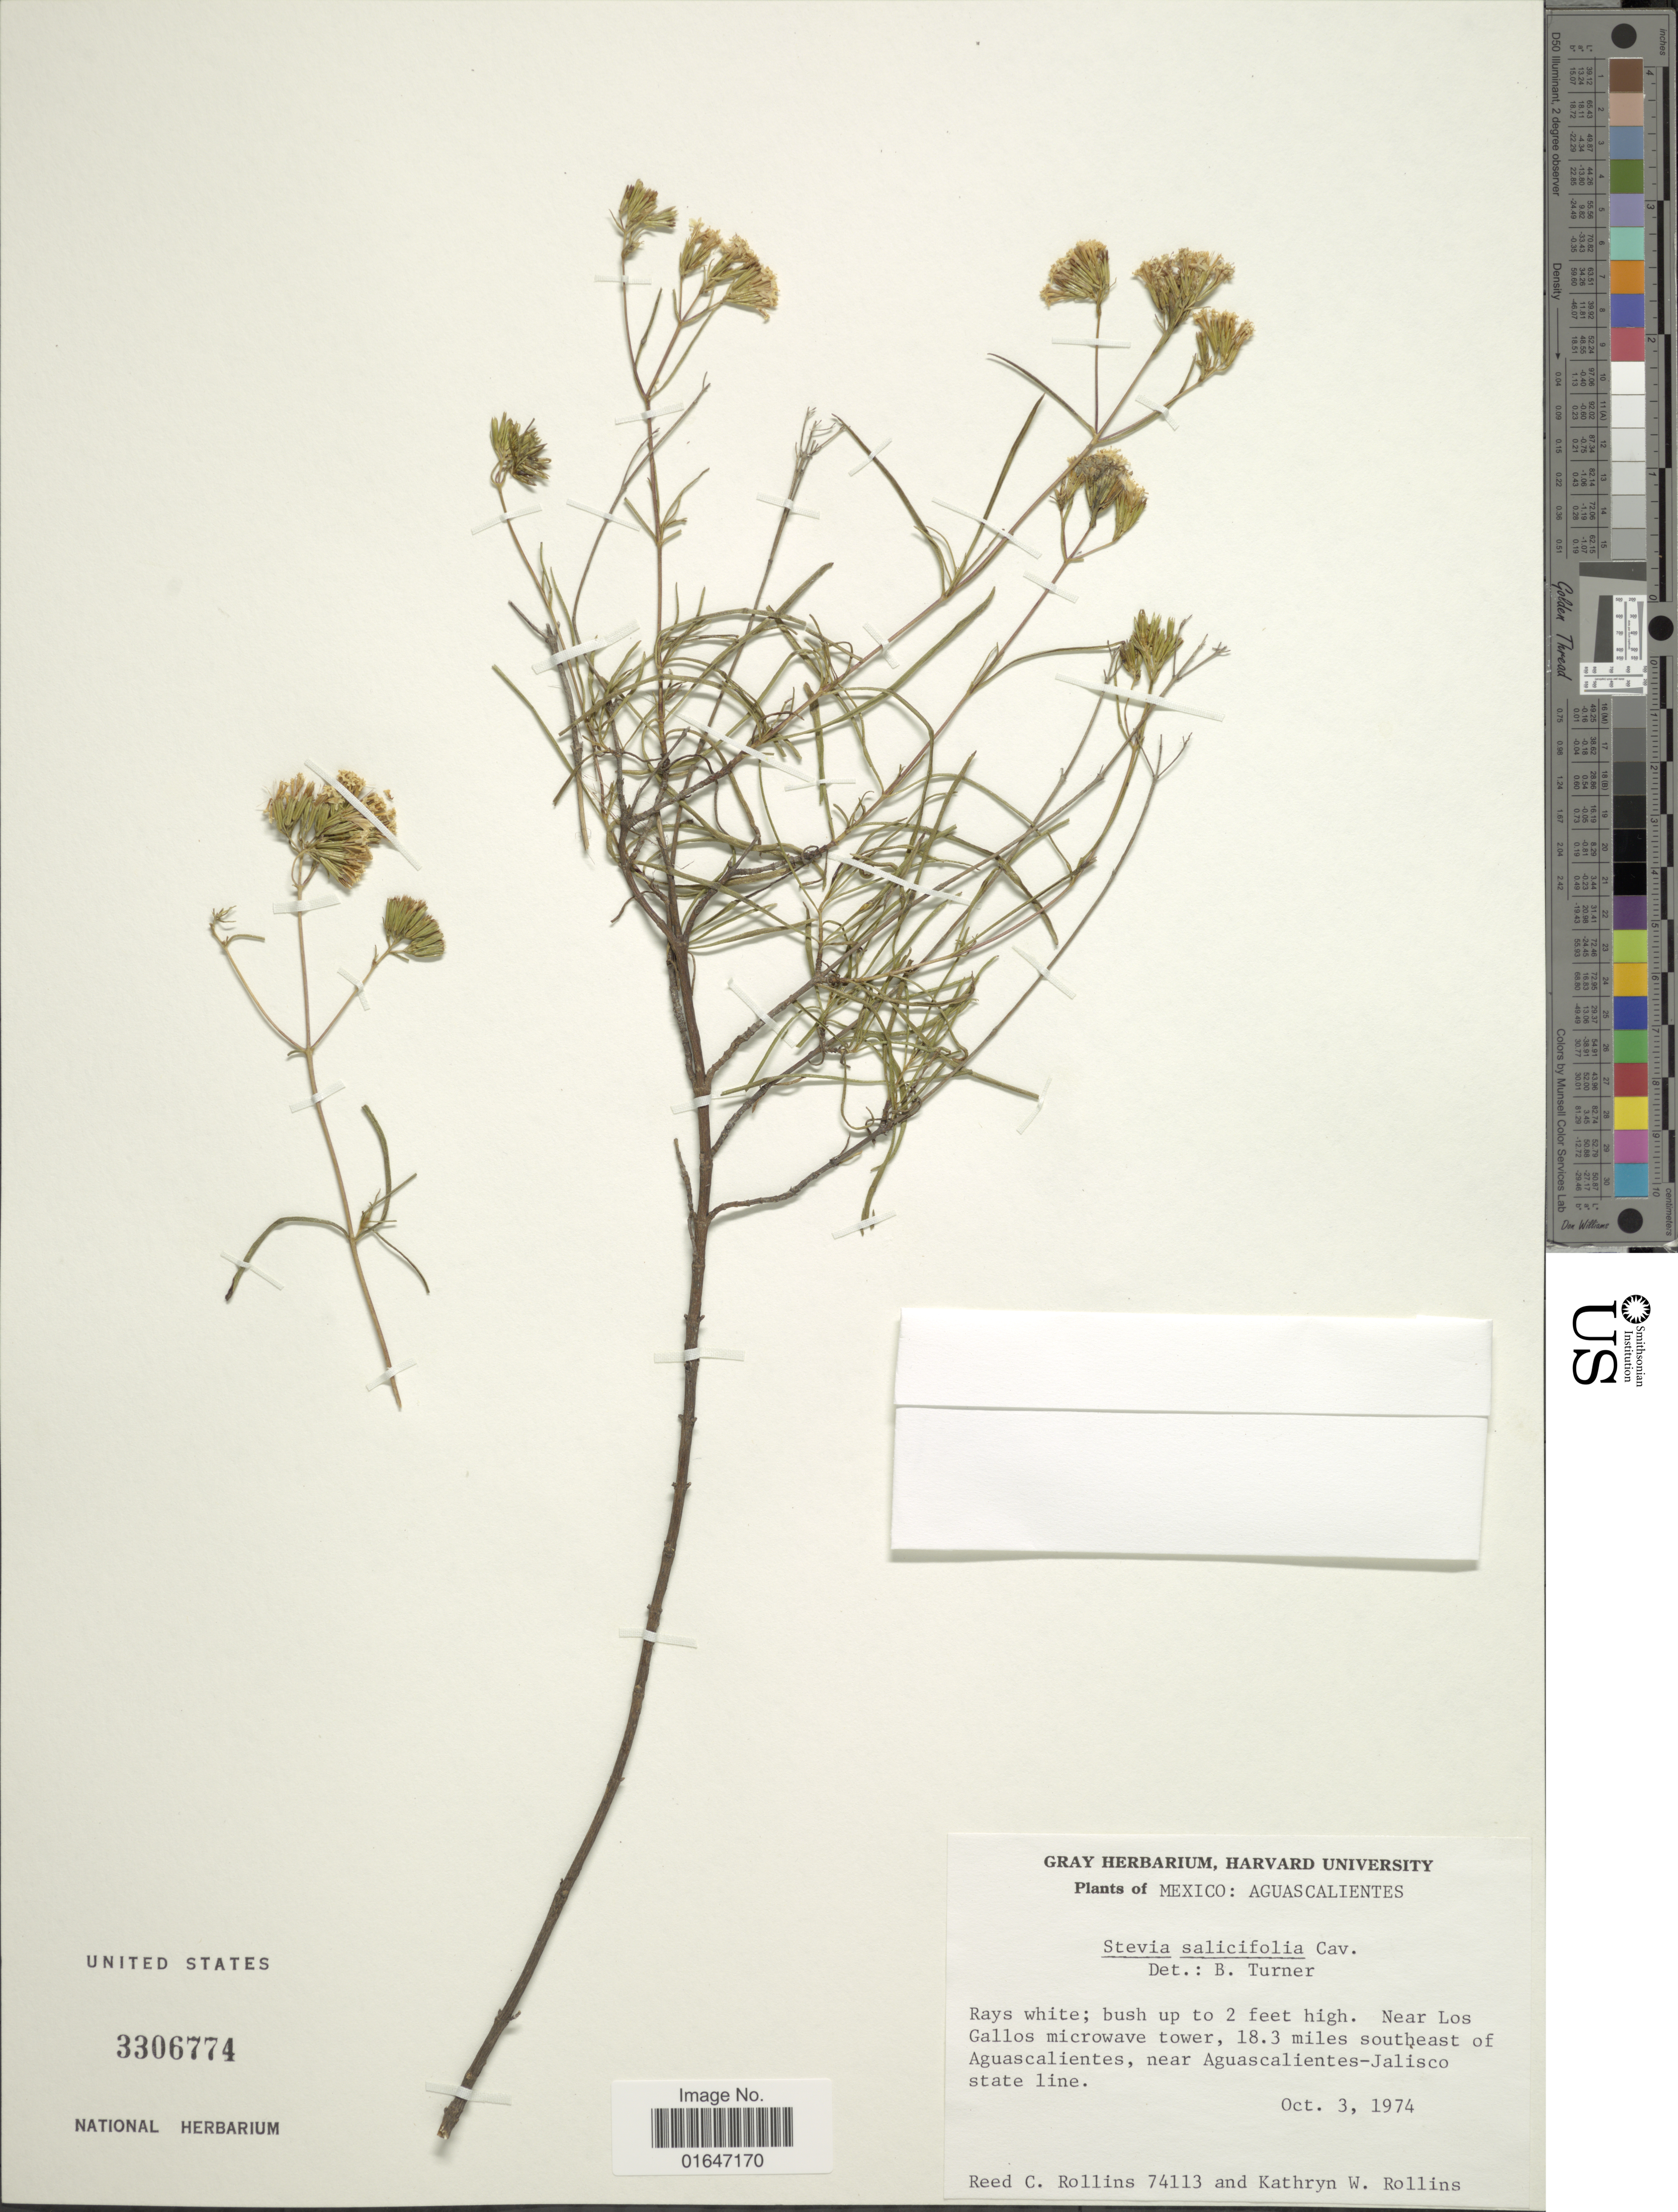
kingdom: Plantae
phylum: Tracheophyta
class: Magnoliopsida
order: Asterales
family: Asteraceae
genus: Stevia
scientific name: Stevia salicifolia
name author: Cav.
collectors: R. C. Rollins & K. W. Rollins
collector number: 74113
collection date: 1974-10-03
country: Mexico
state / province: Aguascalientes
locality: Near Los Gallos Microwave tower, 18.3 miles southeast of Aguascalientes, near Aguascalientes - Jalisco state line.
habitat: near Los Gallos microwave tower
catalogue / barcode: US 3306774